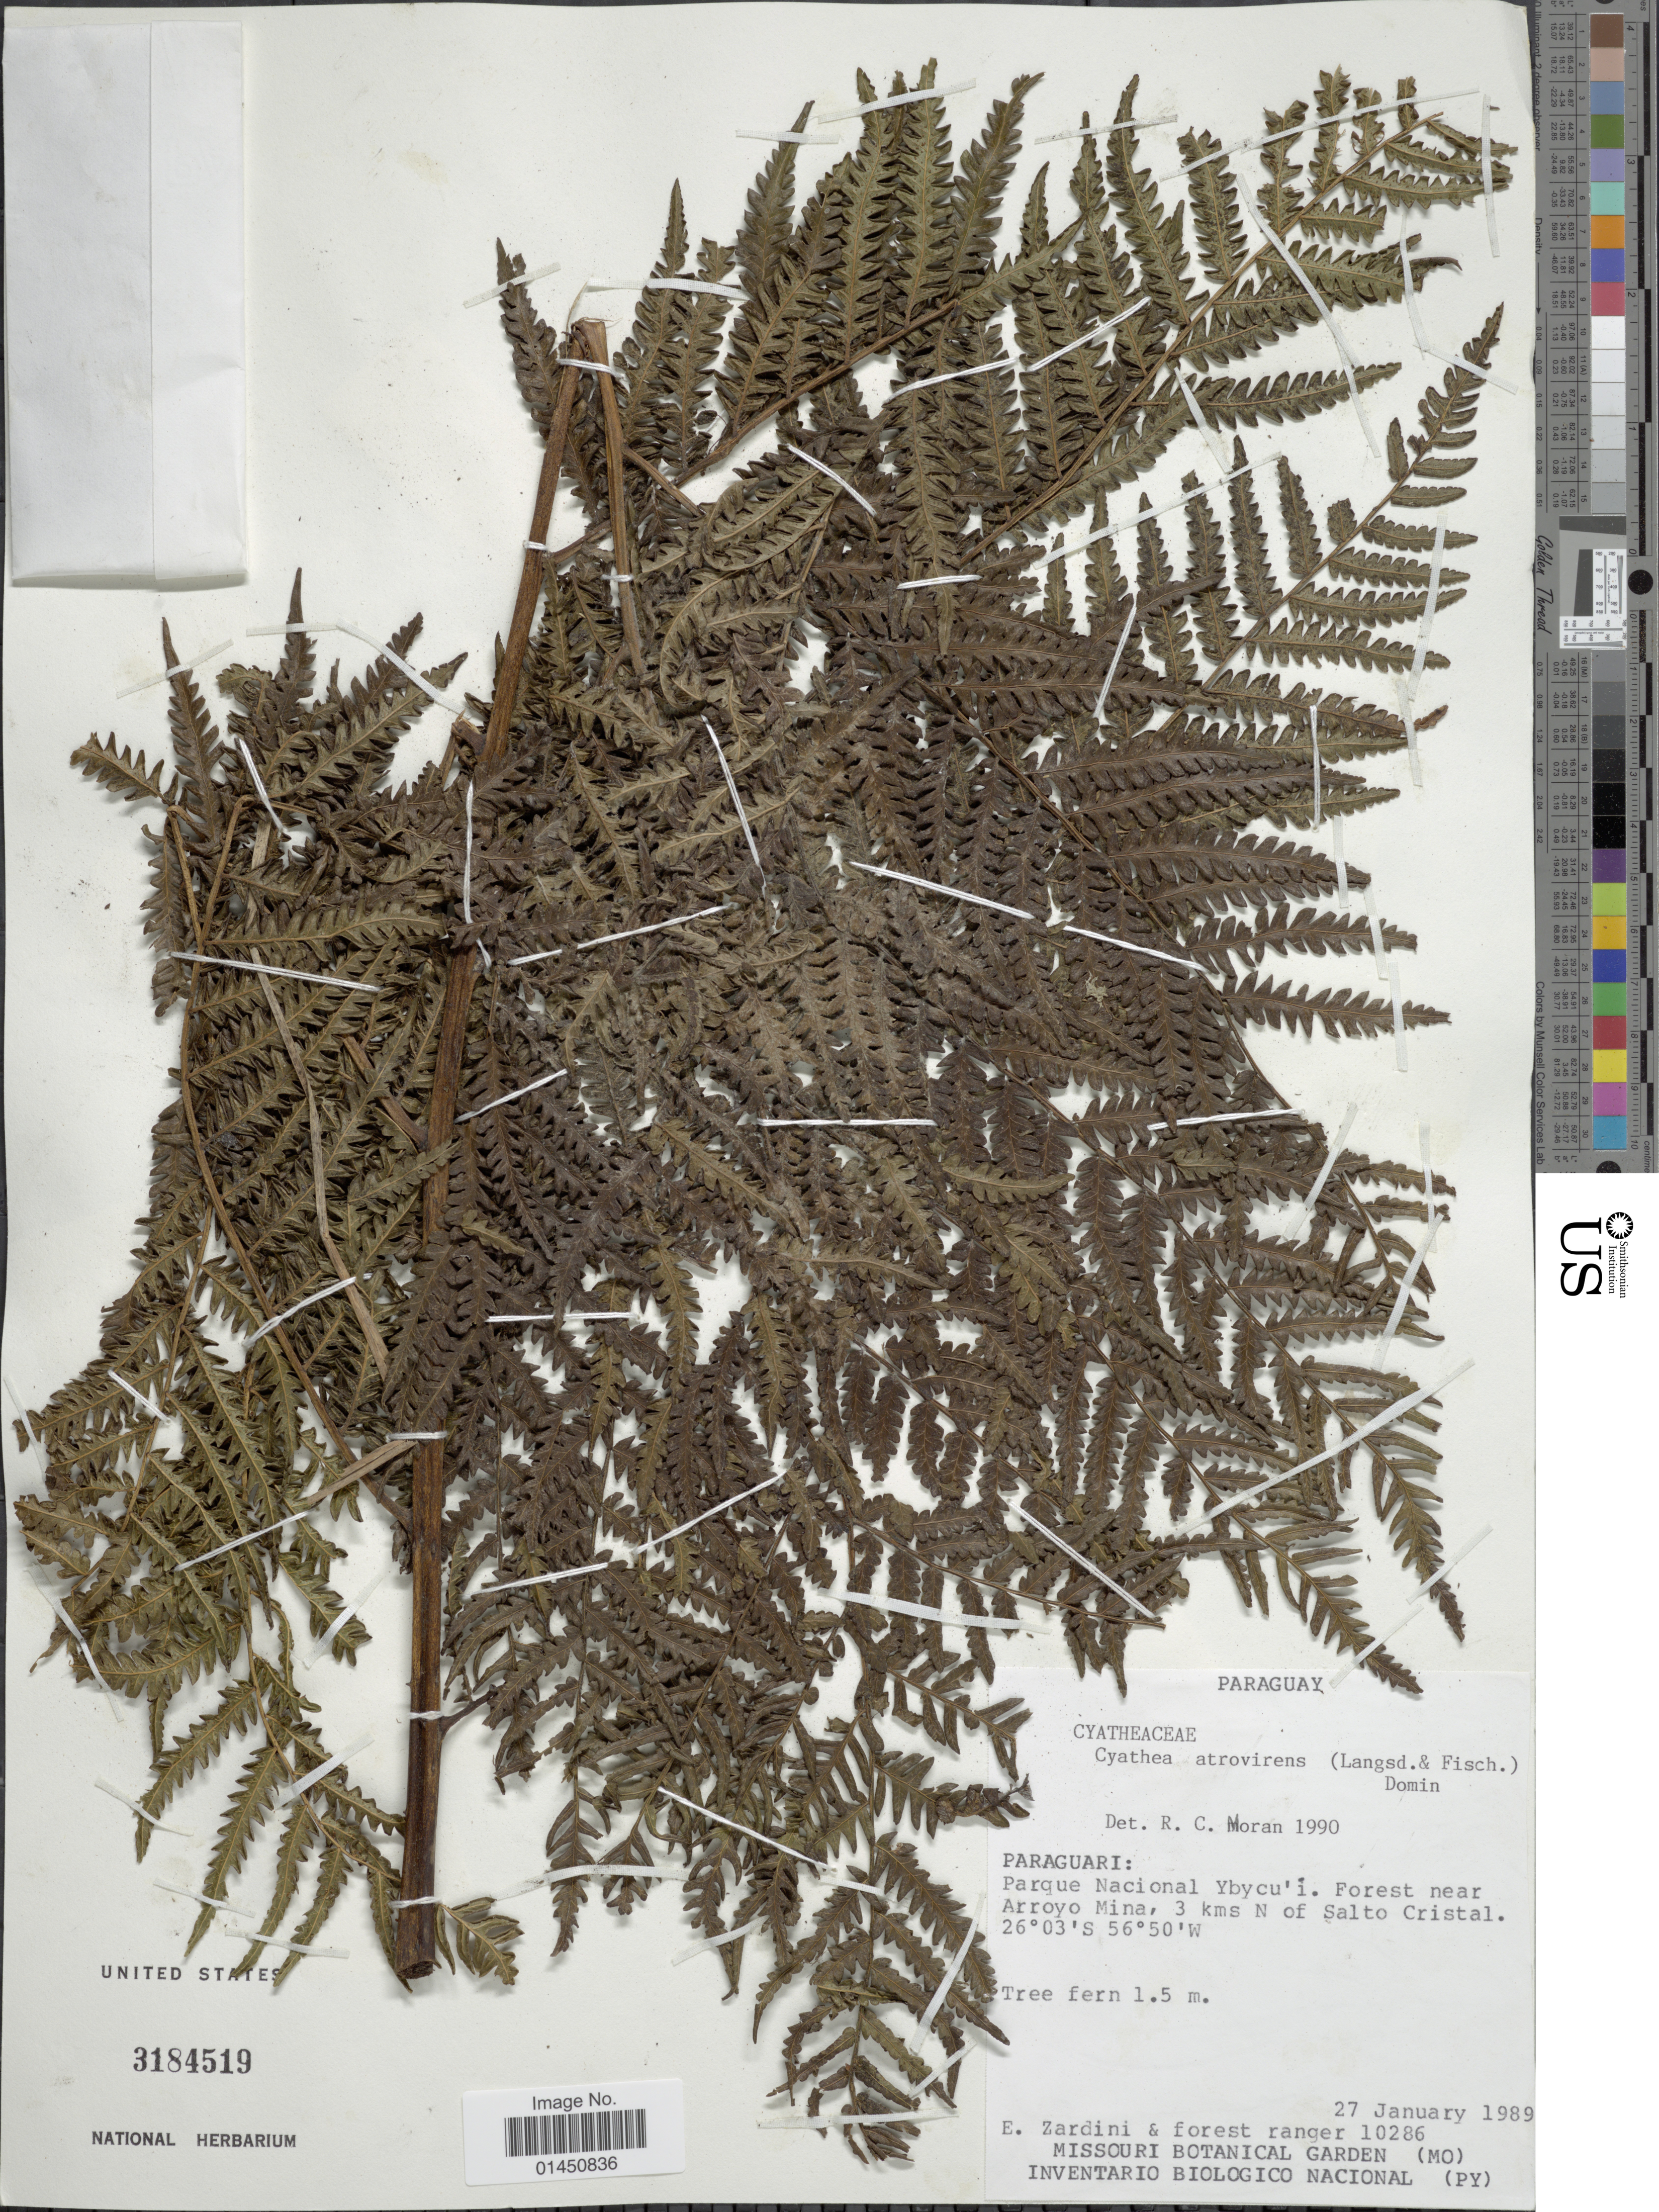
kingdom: Plantae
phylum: Tracheophyta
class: Polypodiopsida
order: Cyatheales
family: Cyatheaceae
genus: Cyathea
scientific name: Cyathea atrovirens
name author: (Lanapd. & Fisch.) Domin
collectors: E. M. Zardini & Forest Ranger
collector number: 10286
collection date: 1989-01-27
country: Paraguay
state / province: Paraguari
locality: Parque Nacional Ybycu'i, Forest near Arroyo Mina, 3 kms N of Salto Cristal.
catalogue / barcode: US 3184519